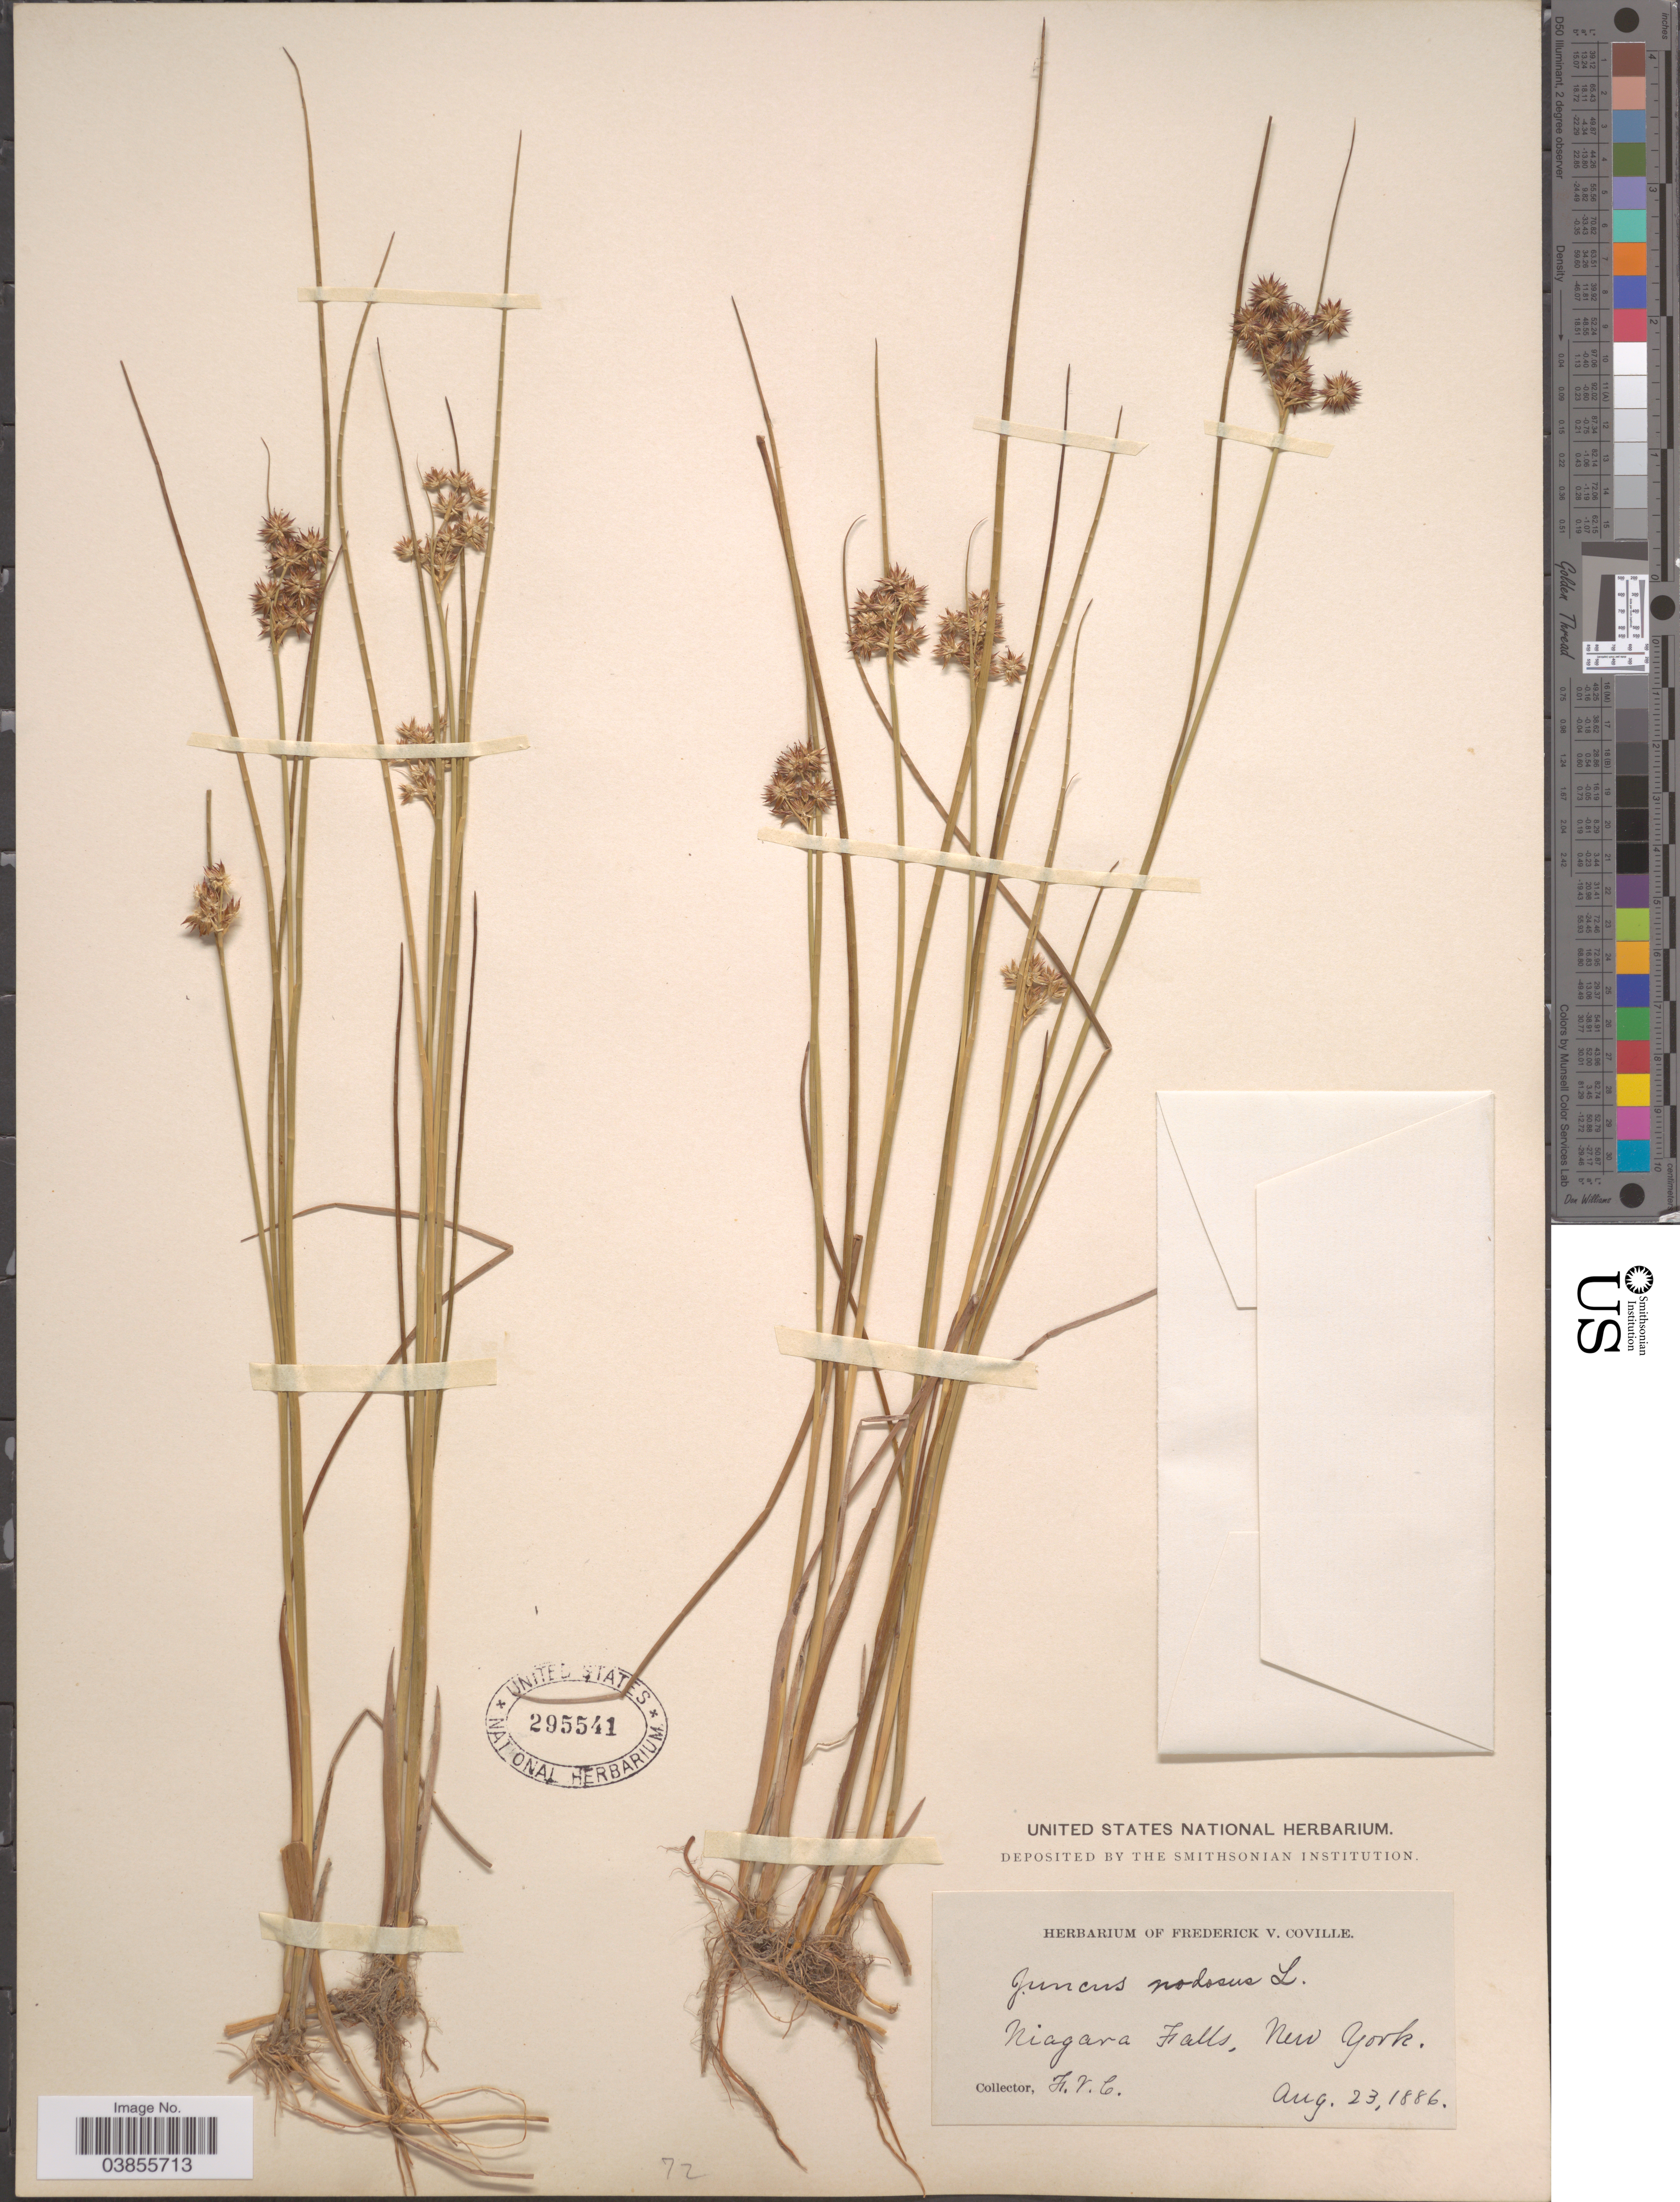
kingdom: Plantae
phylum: Tracheophyta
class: Liliopsida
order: Poales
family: Juncaceae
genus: Juncus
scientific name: Juncus nodosus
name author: L.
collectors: F. V. Coville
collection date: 1886-08-23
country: United States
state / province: New York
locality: Niagara falls.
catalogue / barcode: US 295541